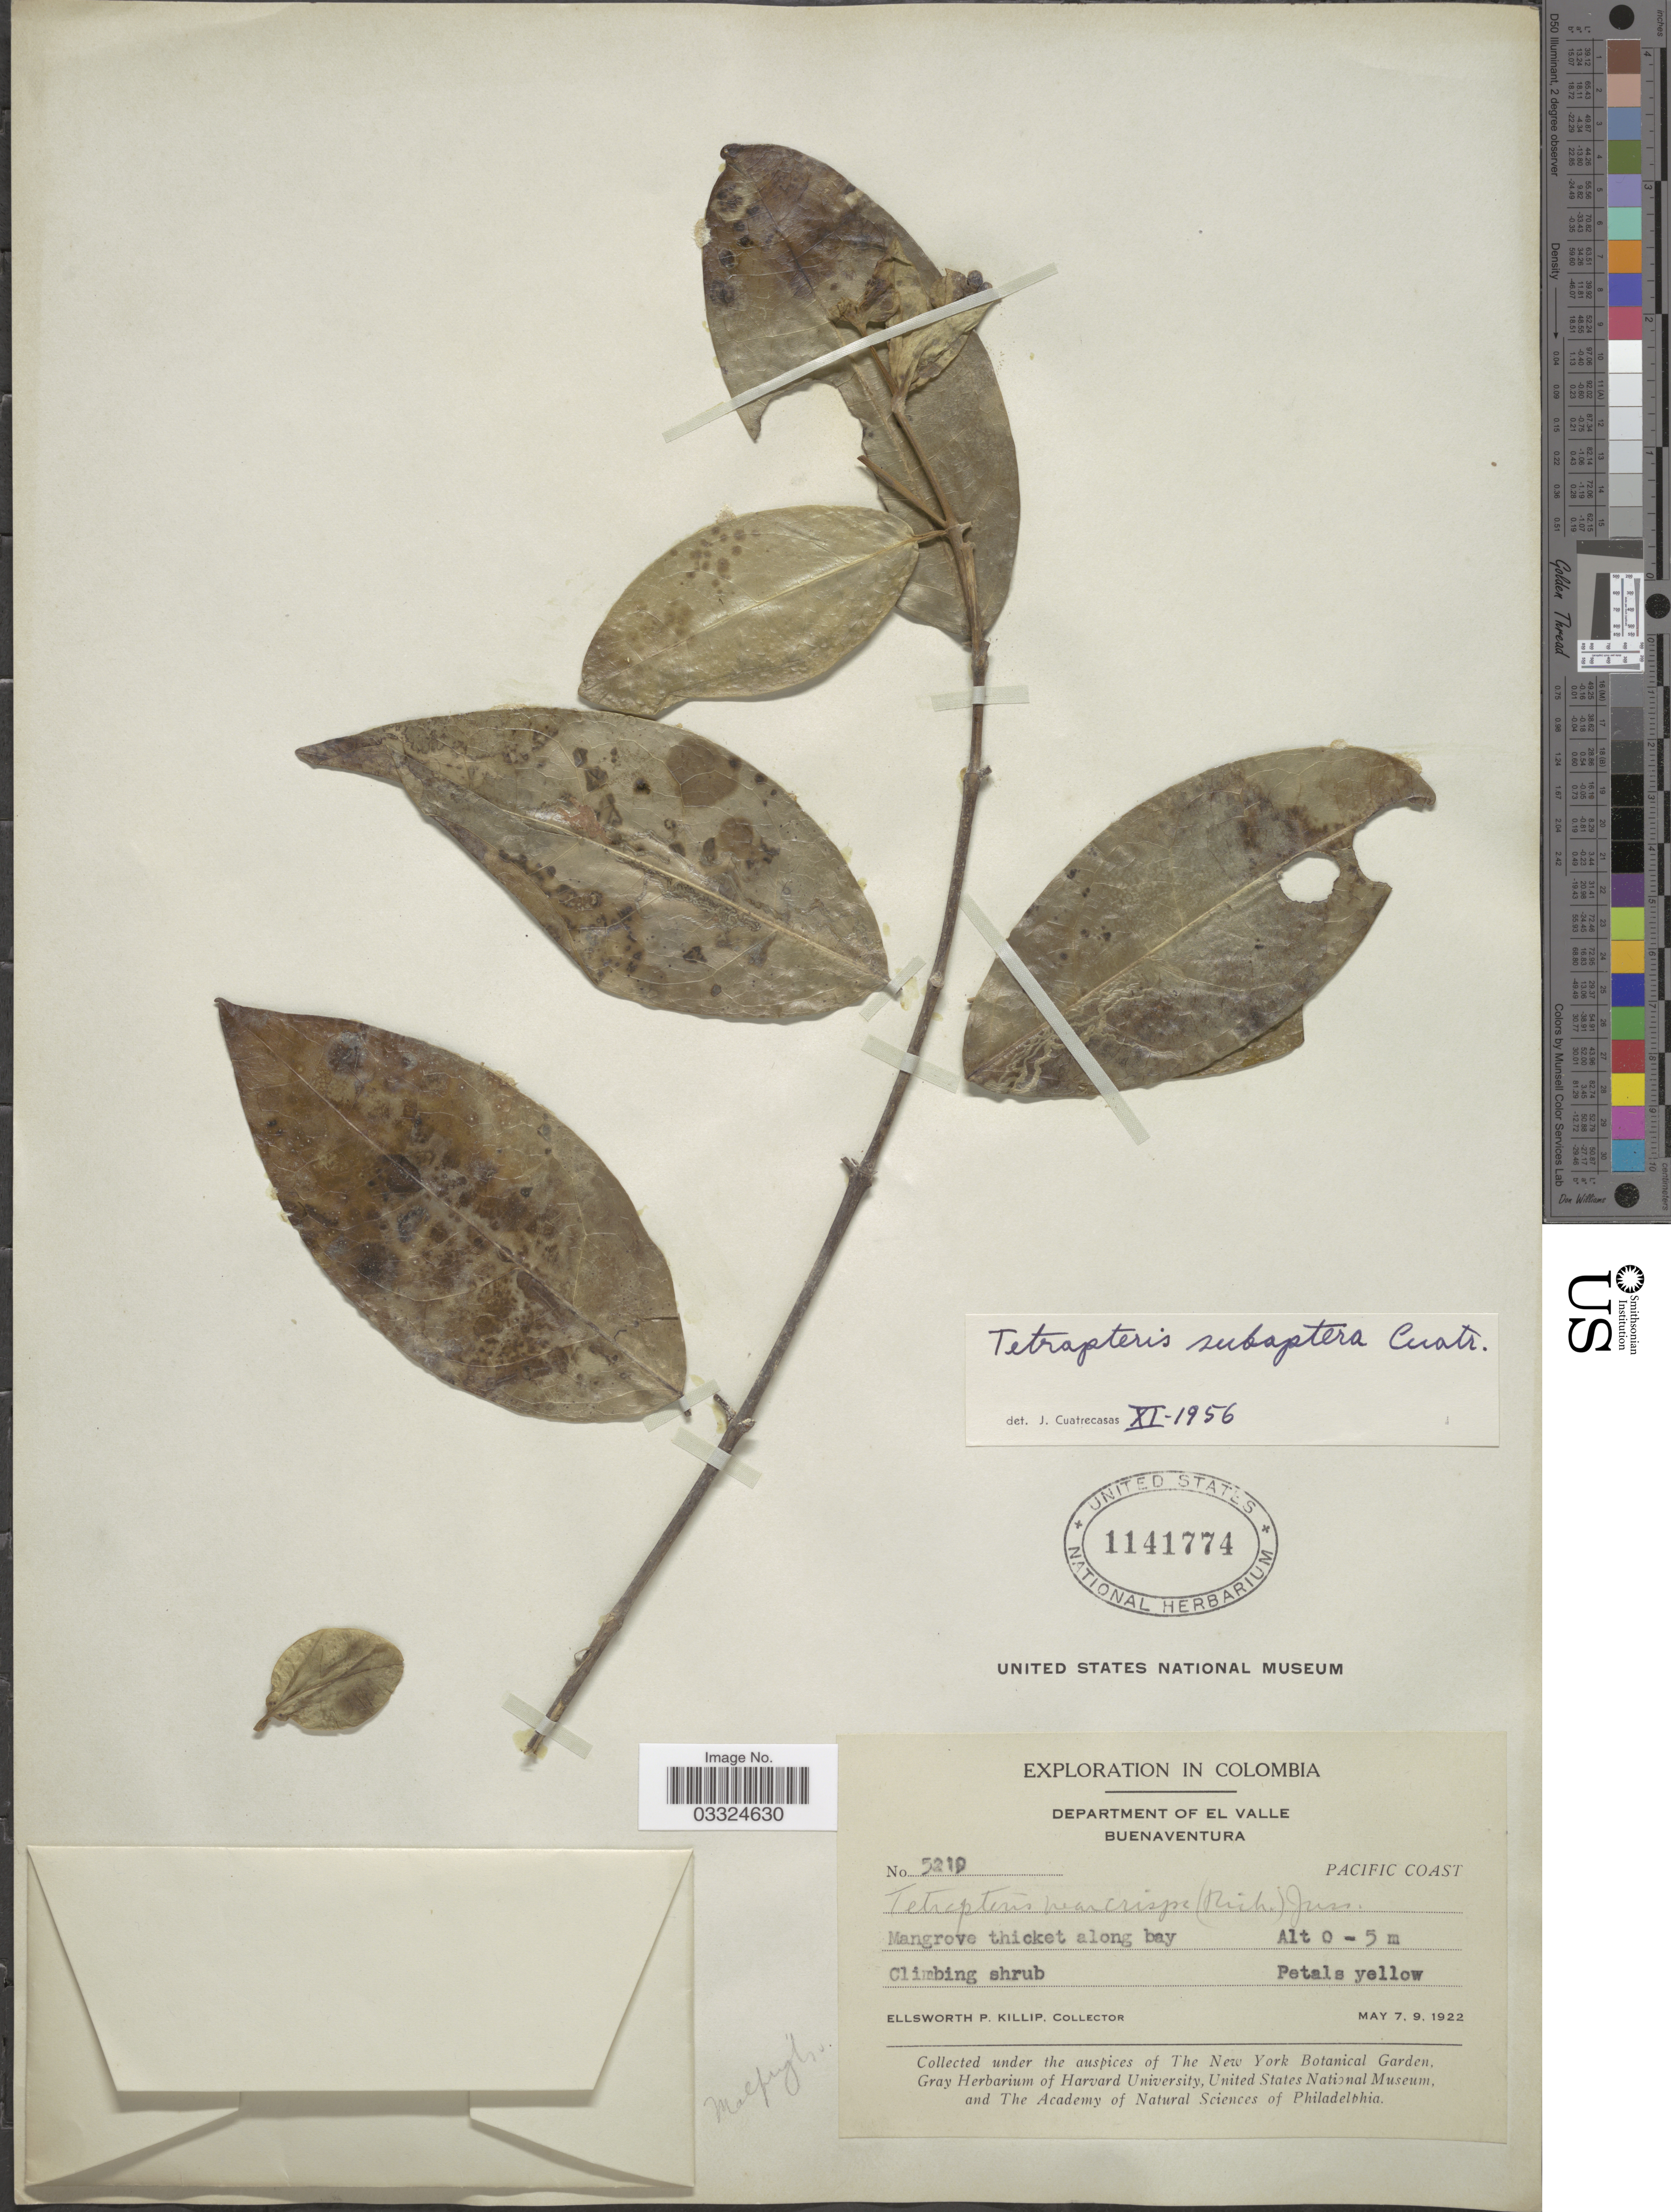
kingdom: Plantae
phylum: Tracheophyta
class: Magnoliopsida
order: Malpighiales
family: Malpighiaceae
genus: Tetrapterys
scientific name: Tetrapterys subaptera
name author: Cuatrec.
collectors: E. P. Killip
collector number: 5210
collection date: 1922-05-07/1922-05-09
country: Colombia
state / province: Valle del Cauca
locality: Department of El Valle. Buenaventura. Pacific Coast.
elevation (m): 0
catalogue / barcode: US 1141774